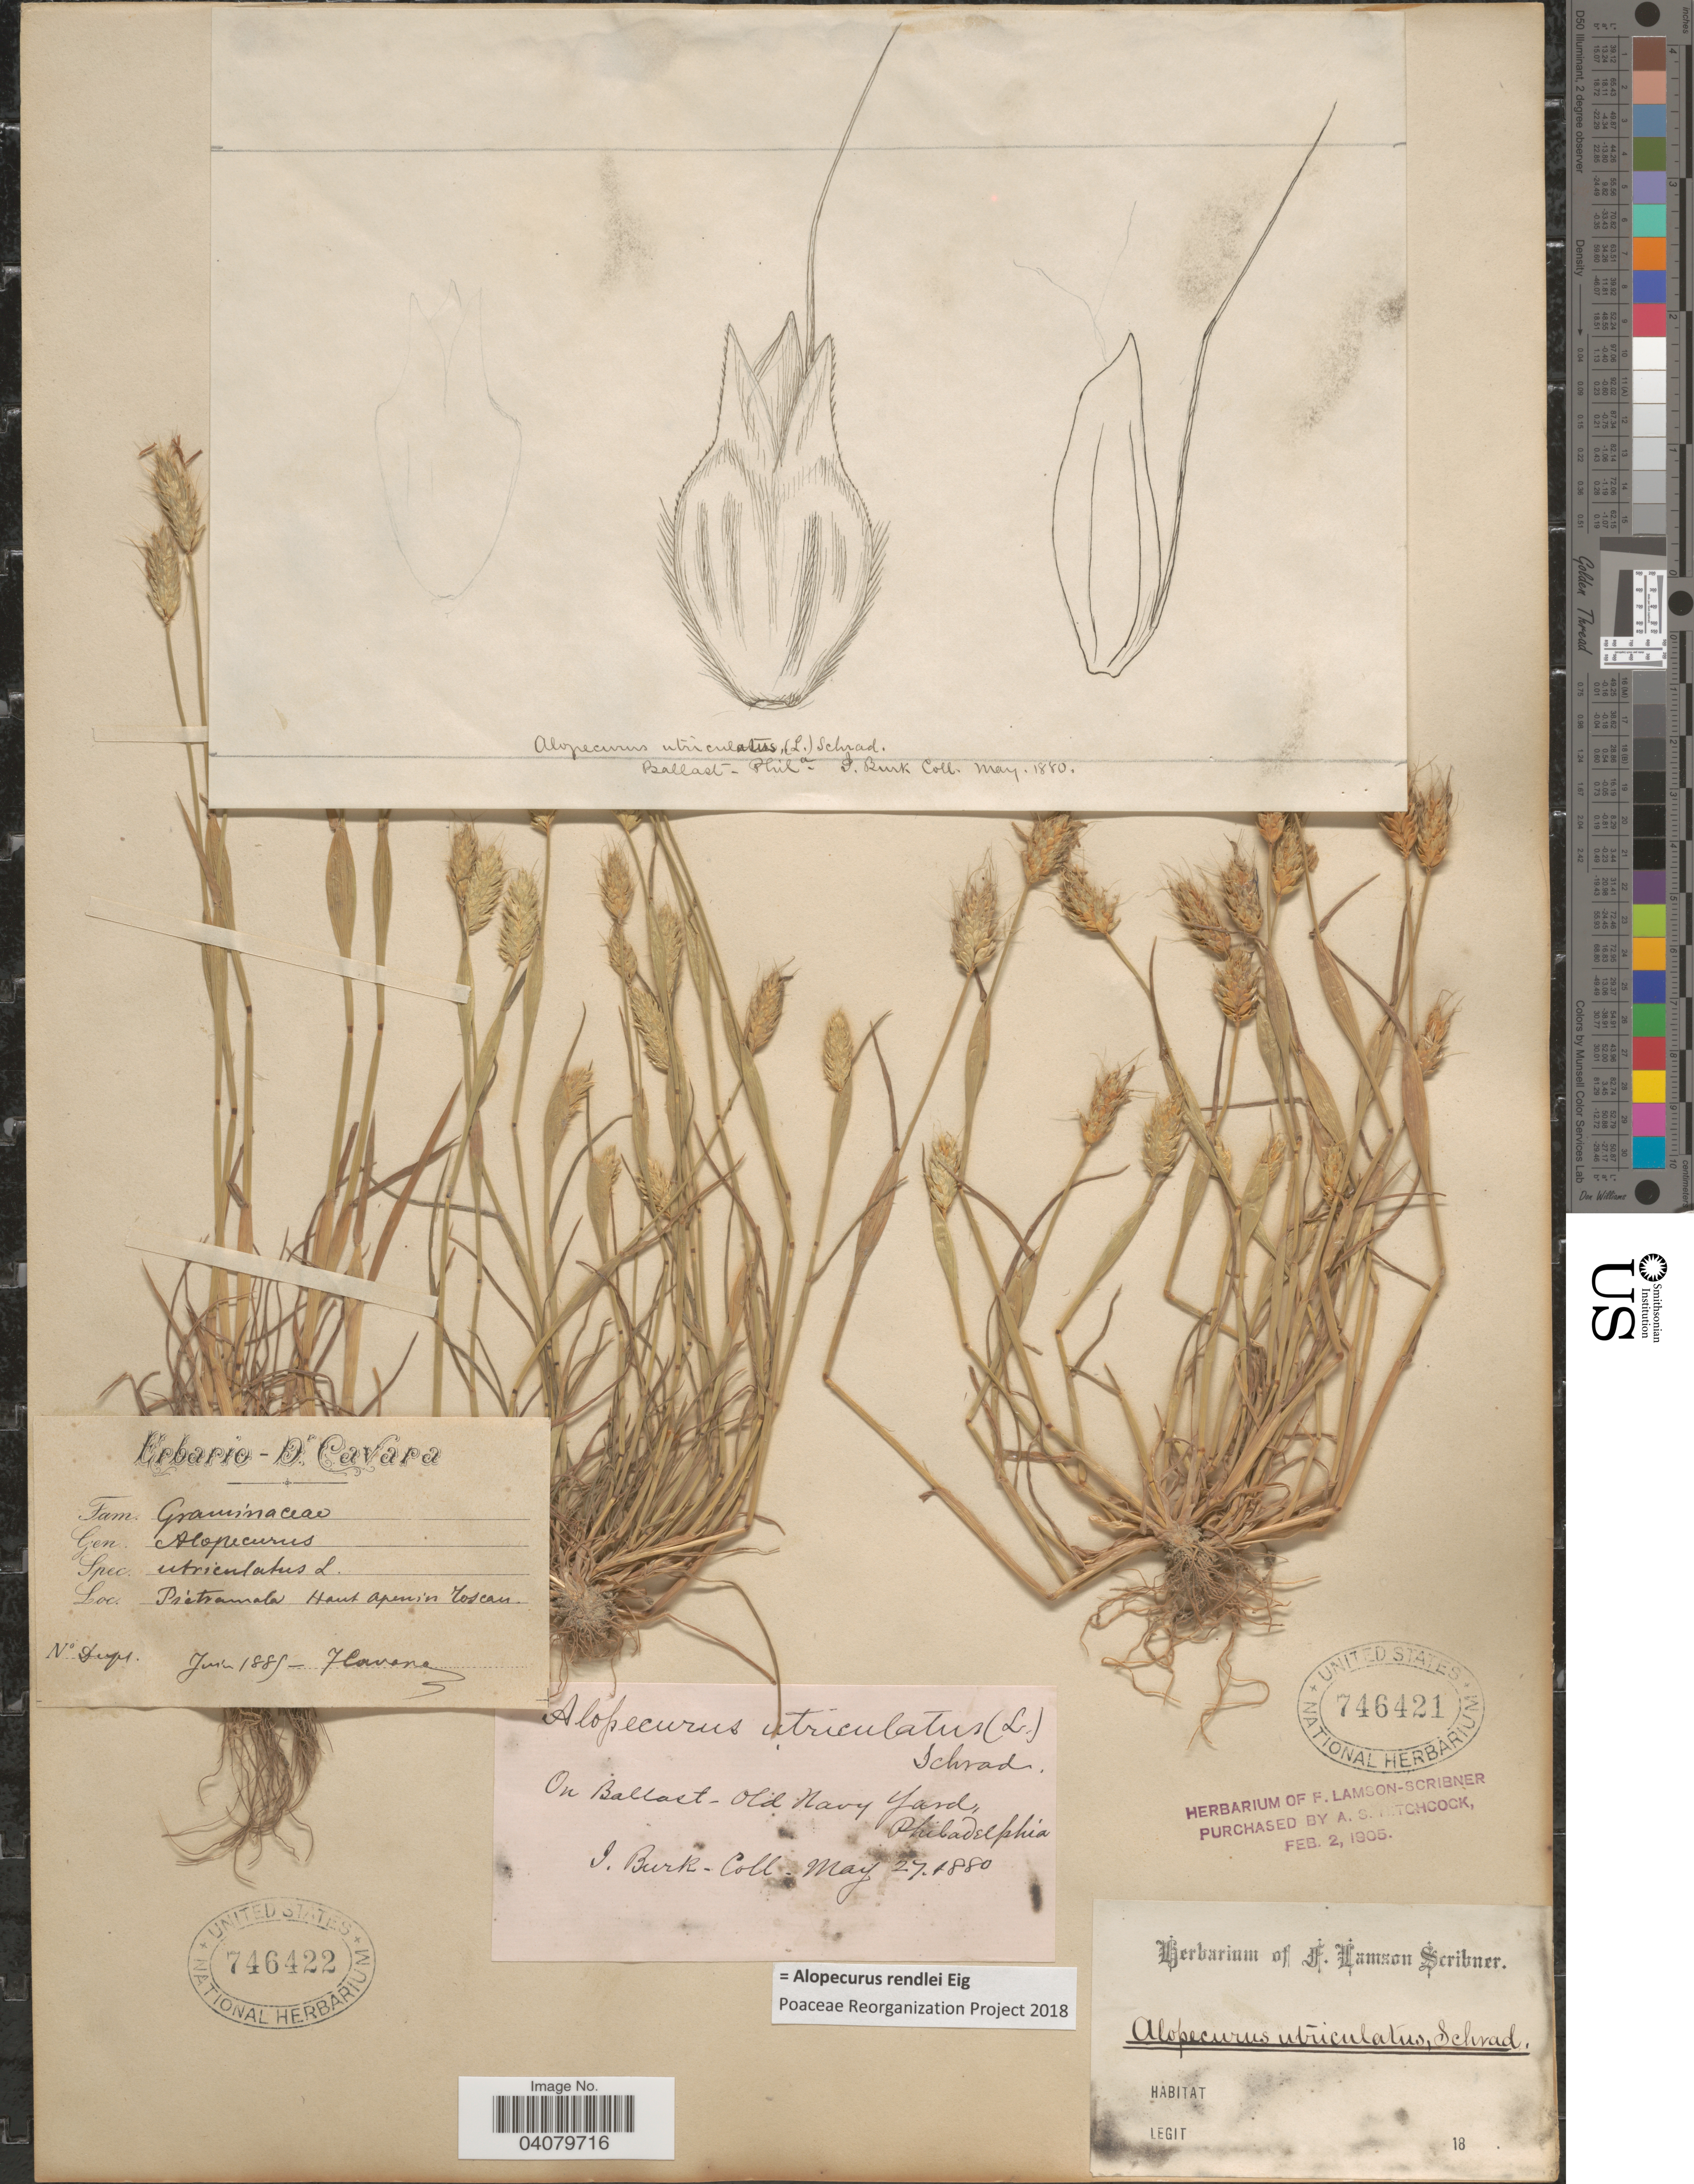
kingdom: Plantae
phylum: Tracheophyta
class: Liliopsida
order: Poales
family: Poaceae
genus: Alopecurus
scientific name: Alopecurus rendlei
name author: Eig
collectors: I. Burk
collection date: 1880-05-27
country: United States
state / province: Pennsylvania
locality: On Ballast - Old Navy Yard, Philadelphia.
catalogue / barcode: US 746421-2